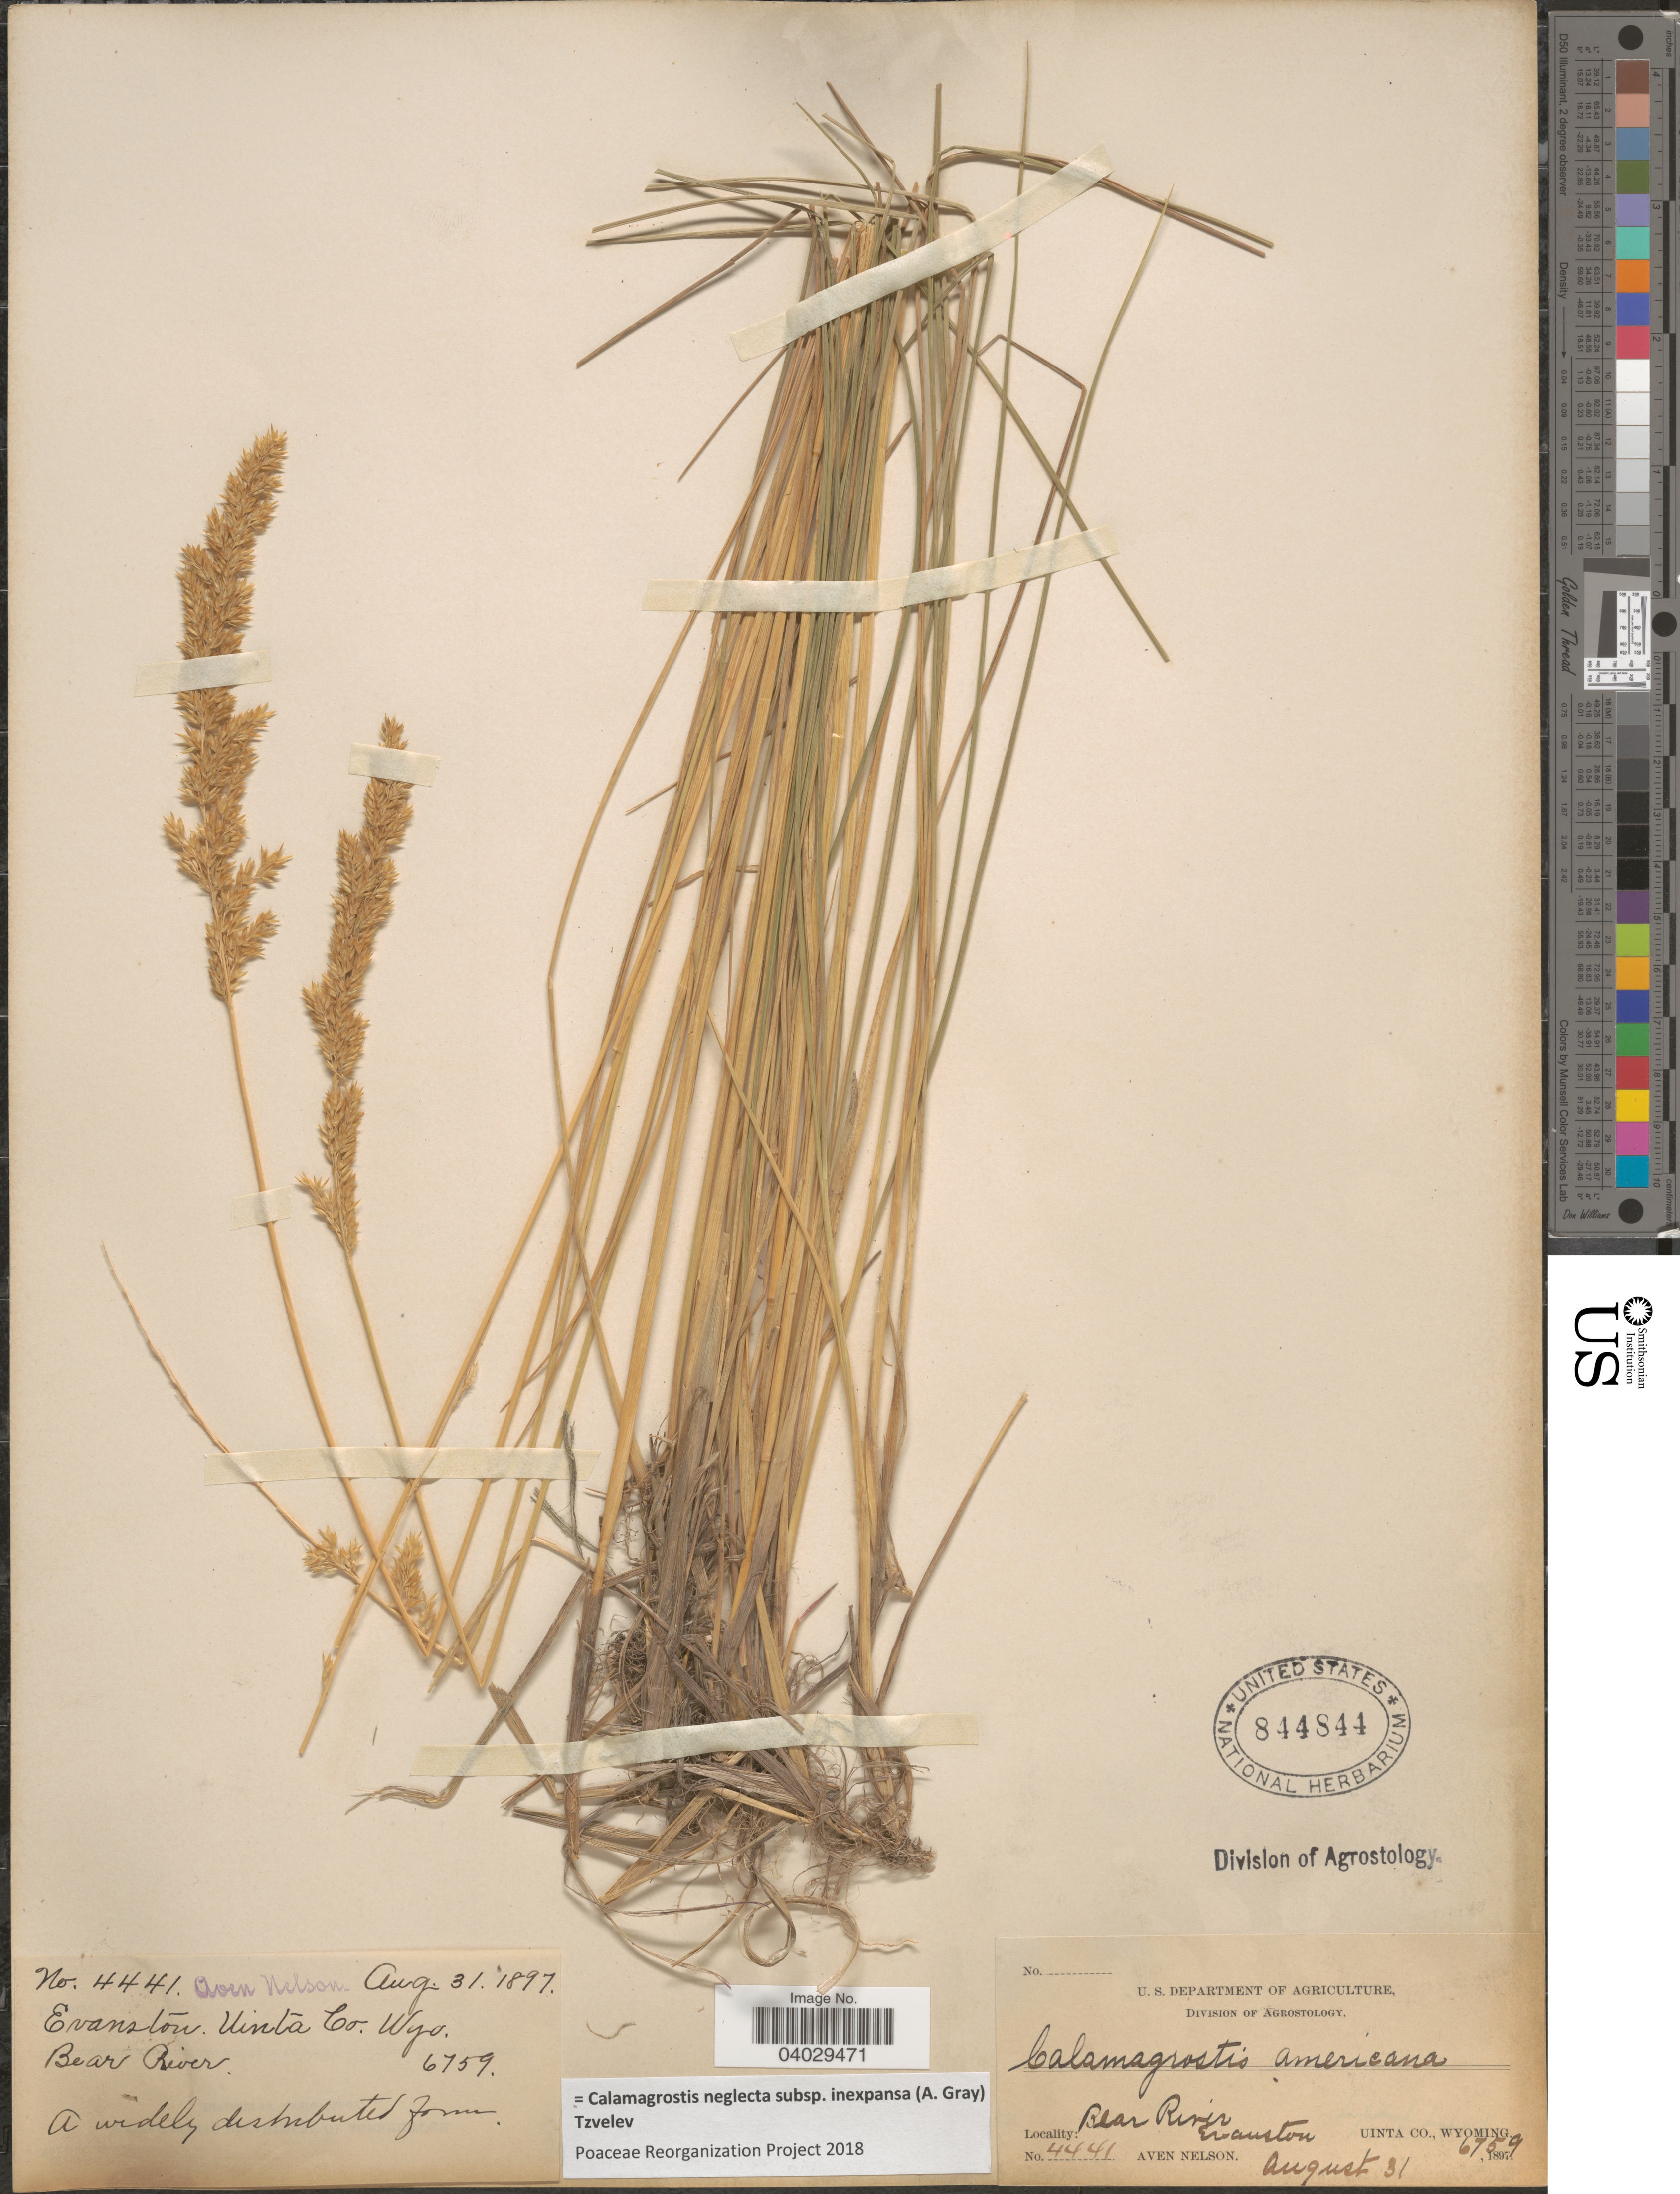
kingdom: Plantae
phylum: Tracheophyta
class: Liliopsida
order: Poales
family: Poaceae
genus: Calamagrostis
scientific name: Calamagrostis neglecta subsp. inexpansa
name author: (A. Gray) Tzvelev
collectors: A. Nelson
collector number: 4441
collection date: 1897-08-31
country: United States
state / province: Wyoming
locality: Evanston. Uinta Co. Bear River.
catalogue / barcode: US 844844